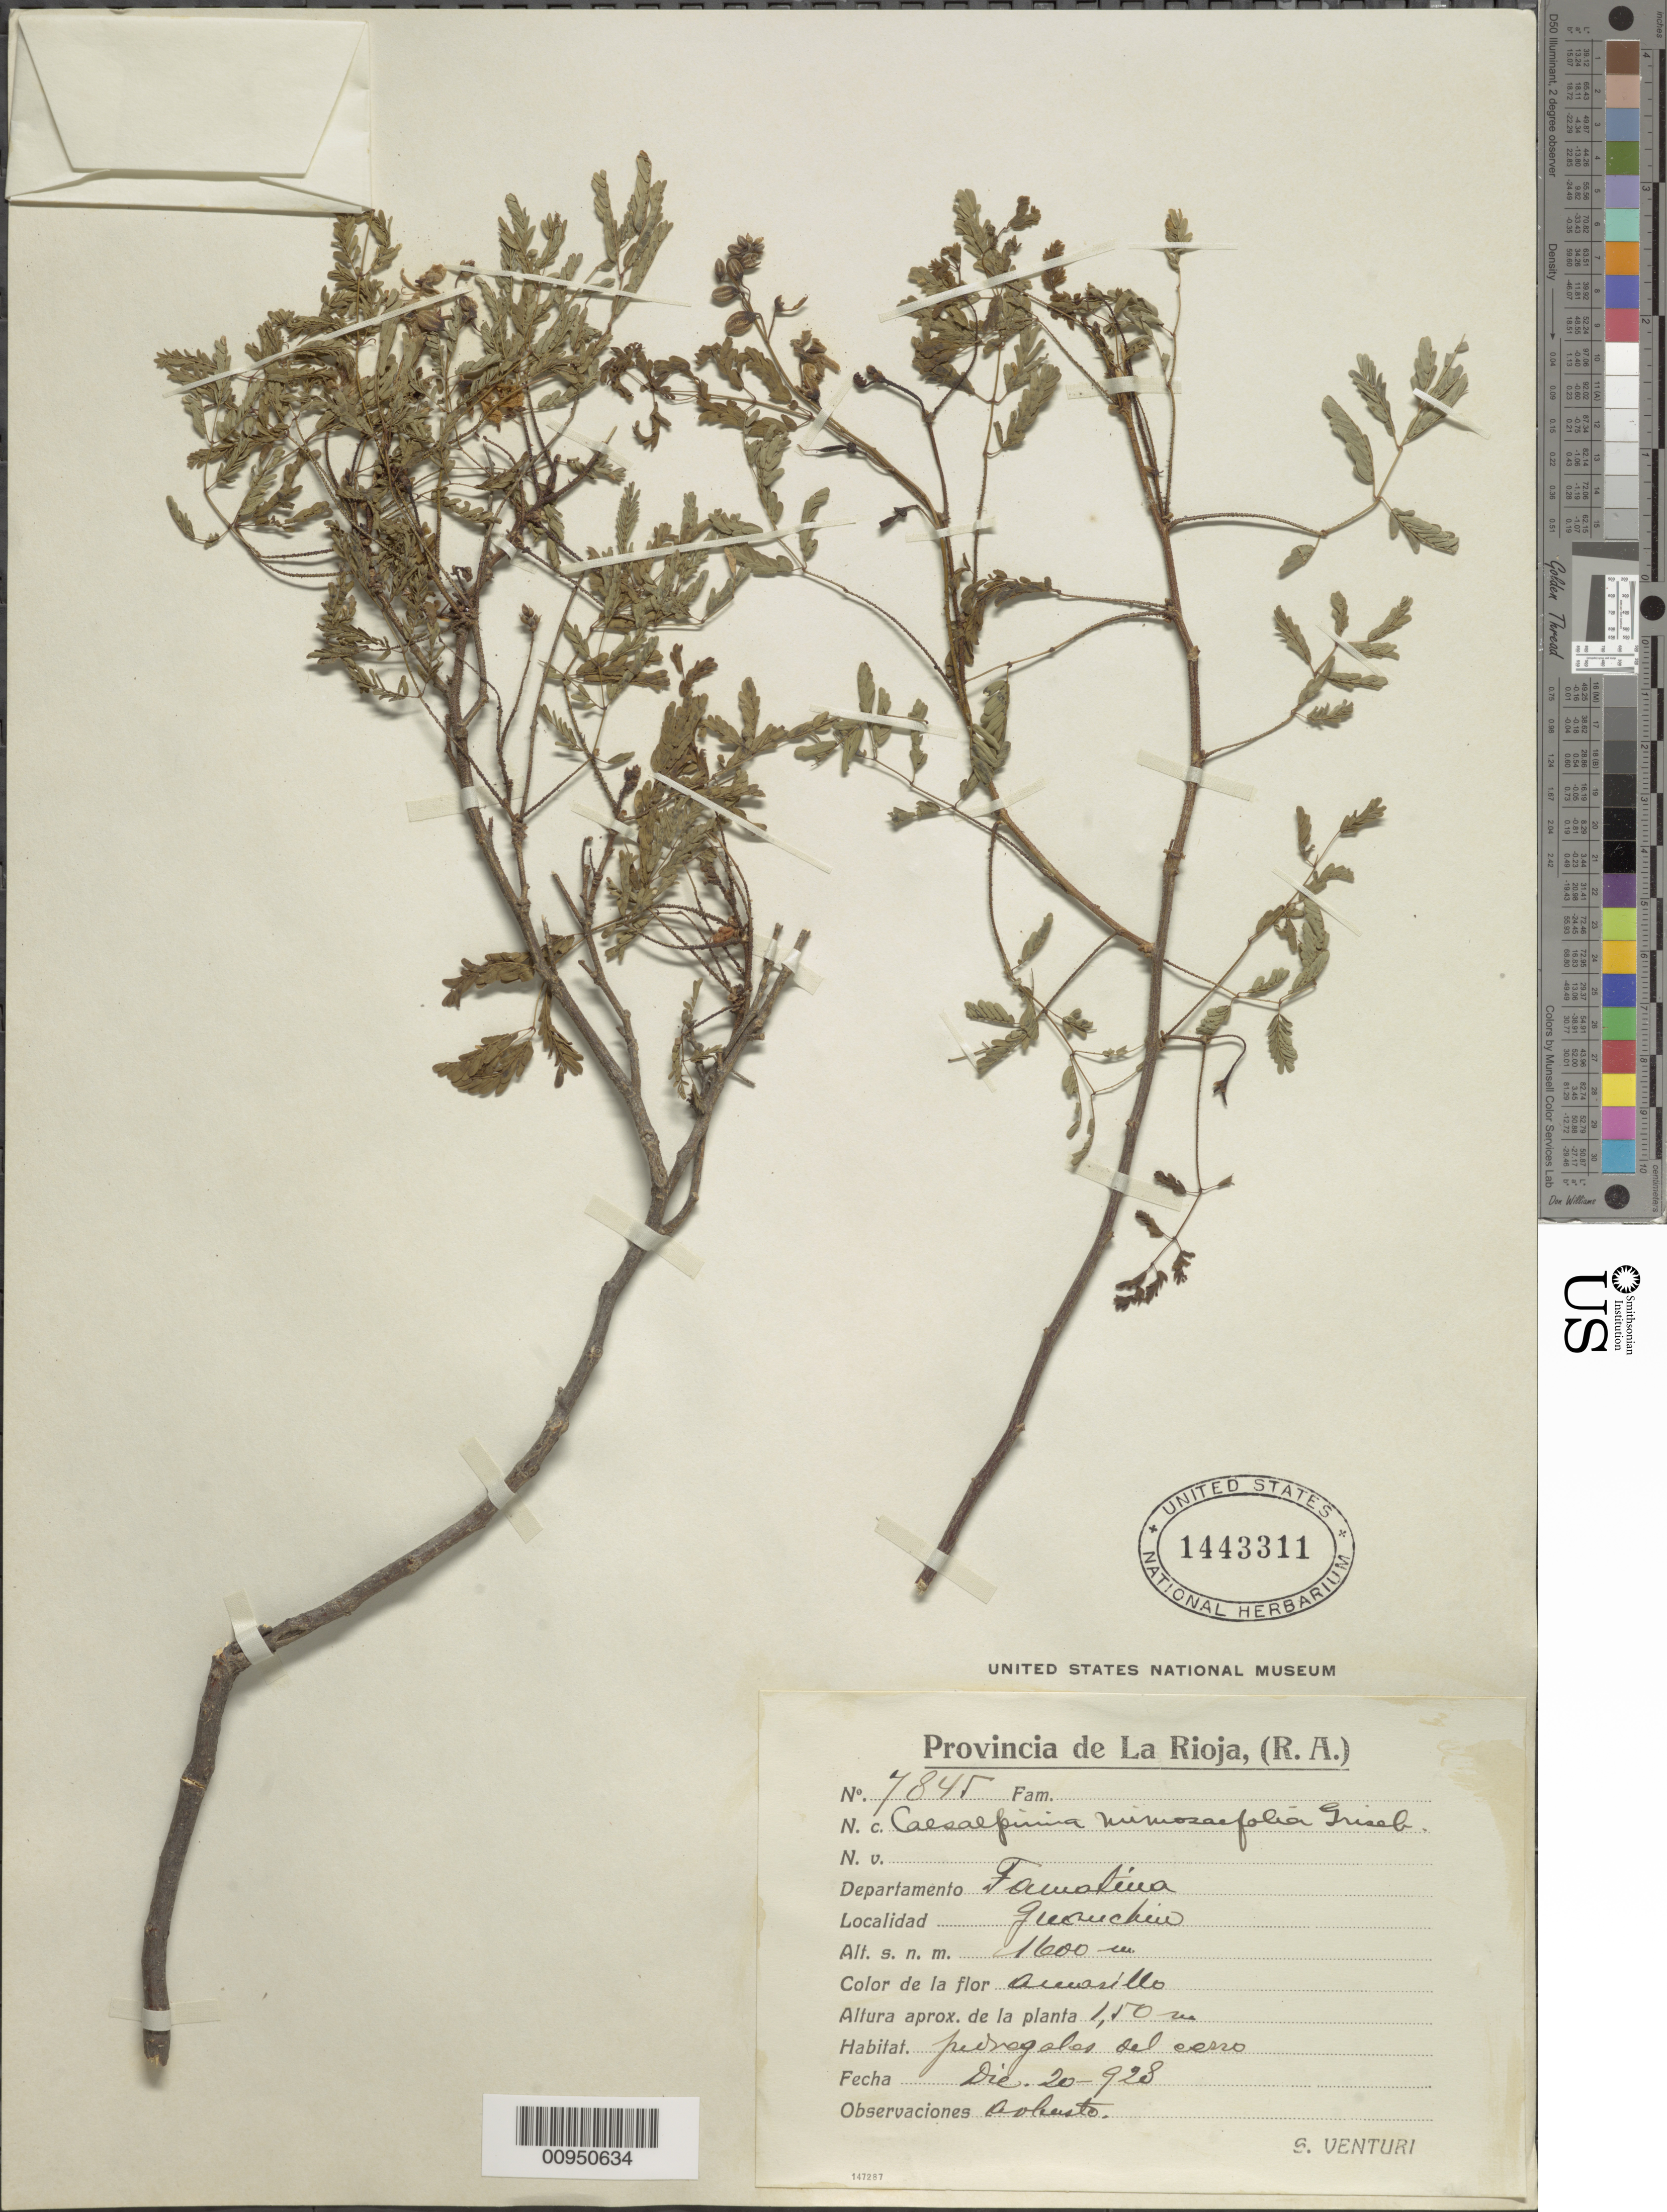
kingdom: Plantae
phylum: Tracheophyta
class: Magnoliopsida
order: Fabales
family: Fabaceae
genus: Arquita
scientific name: Arquita mimosifolia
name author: (Griseb.) Gagnon et al.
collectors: S. Venturi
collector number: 7845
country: Argentina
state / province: La Rioja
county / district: Famatina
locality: Guauchea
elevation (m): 150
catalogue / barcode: US 1443311